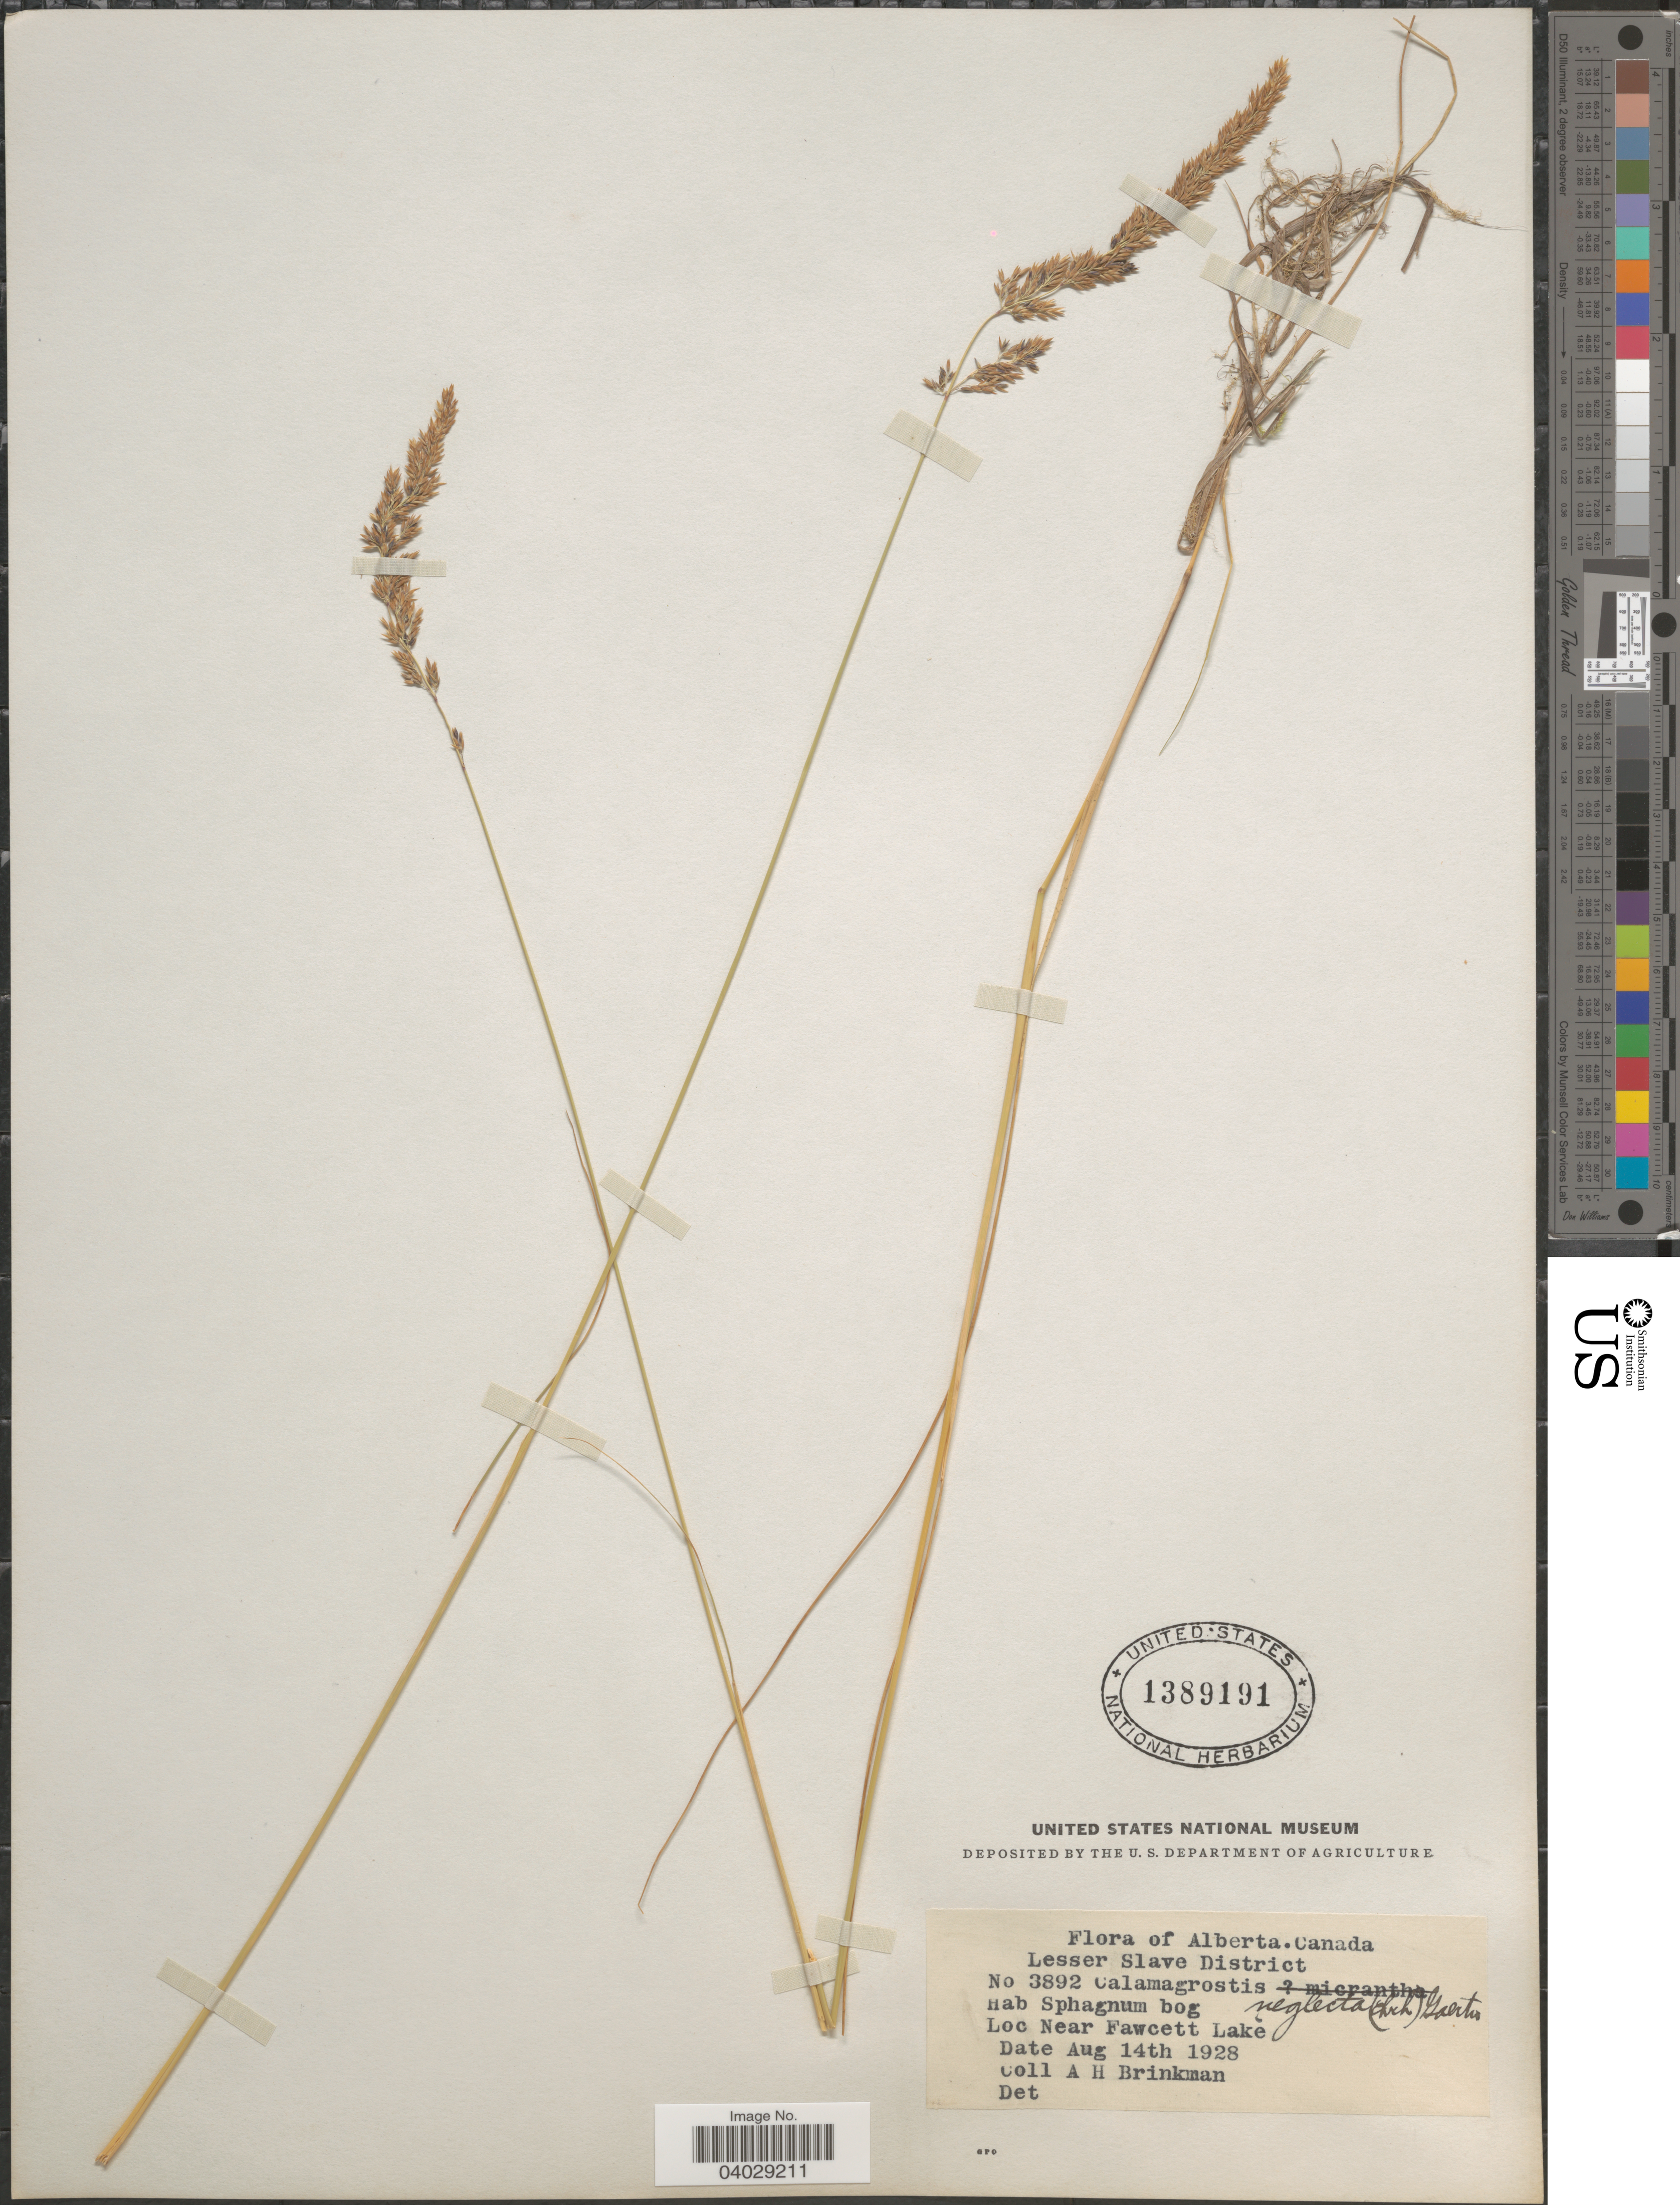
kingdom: Plantae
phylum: Tracheophyta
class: Liliopsida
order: Poales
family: Poaceae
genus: Calamagrostis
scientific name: Calamagrostis neglecta (Ehrh.) Gaertner et al.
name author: (Ehrhart) G. Gaertn. et al.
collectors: A. Brinkman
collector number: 3892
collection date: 1928-08-14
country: Canada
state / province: Alberta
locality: Lesser Slave District. Near Fawcett Lake.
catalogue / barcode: US 1389191